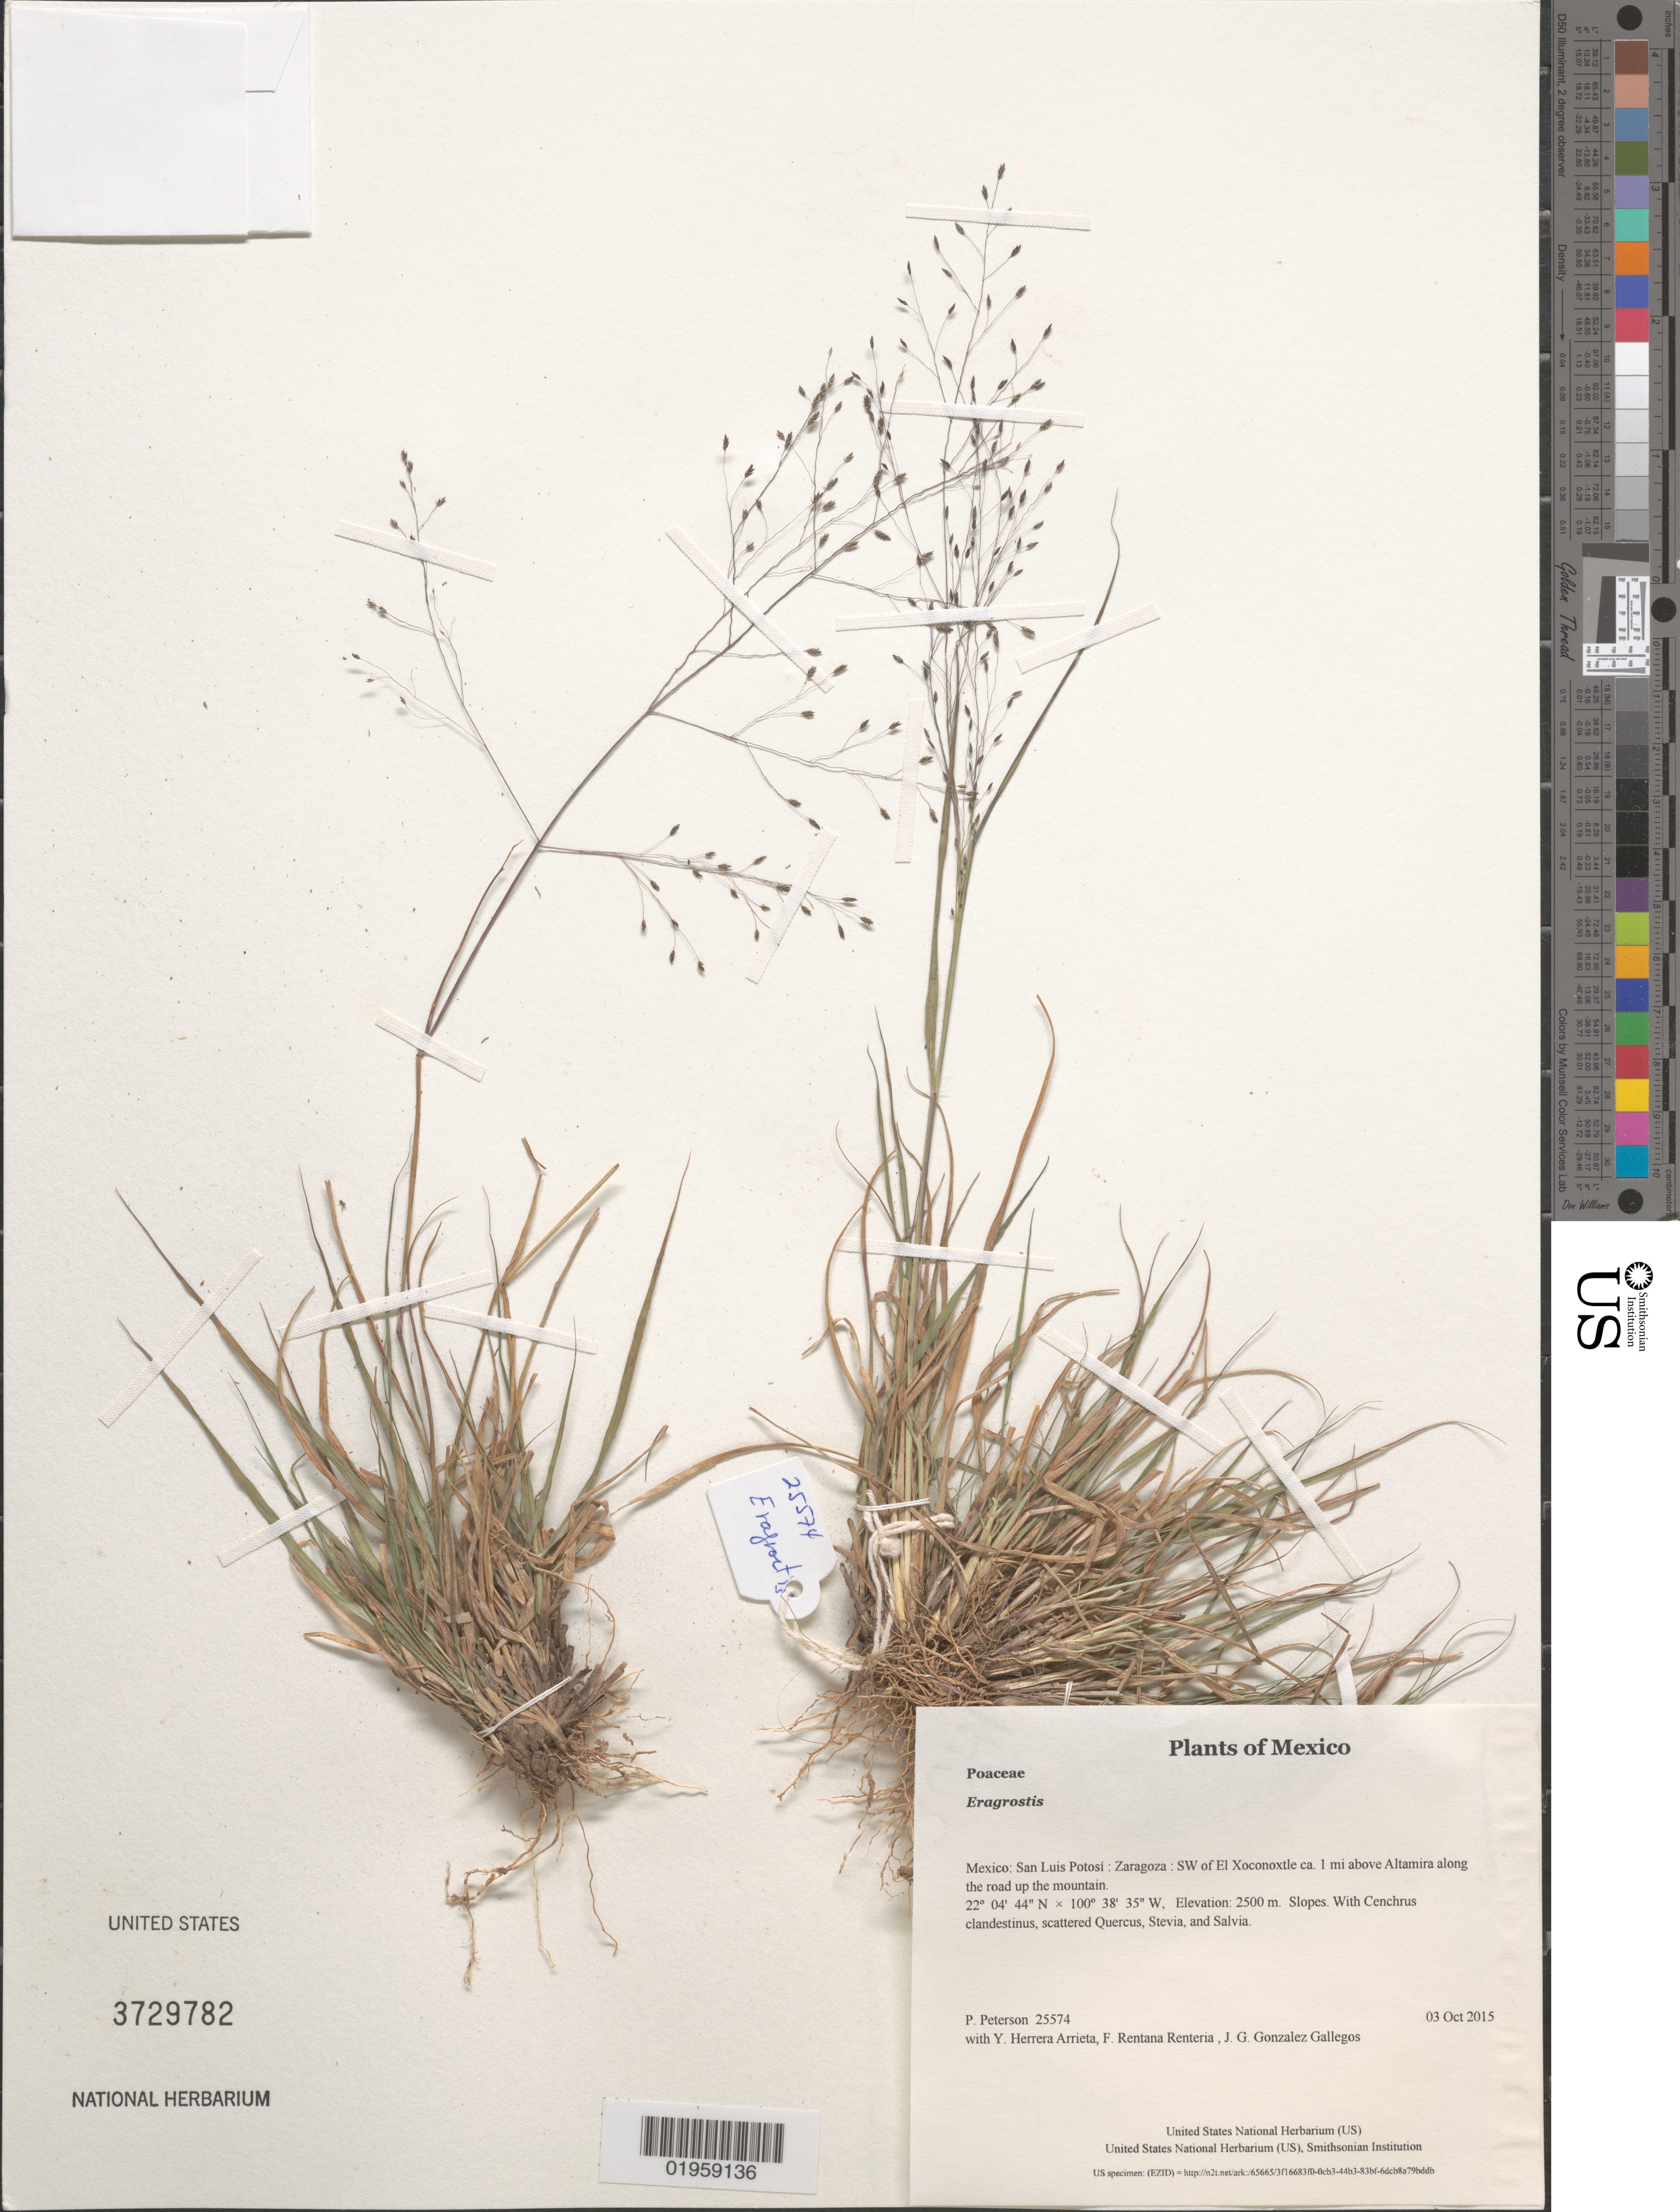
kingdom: Plantae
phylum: Tracheophyta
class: Liliopsida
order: Poales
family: Poaceae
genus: Eragrostis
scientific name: Eragrostis sp.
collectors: P. M. Peterson, Y. Herrera Arrieta, F. Rentana Renteria & J. G. Gonzalez Gallegos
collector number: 25574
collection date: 2015-10-03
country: Mexico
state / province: San Luis Potosí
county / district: Zaragoza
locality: SW of El Xoconoxtle ca. 1 mi above Altamira along the road up the mountain.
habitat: Slopes.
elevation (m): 2500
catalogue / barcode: US 3729782